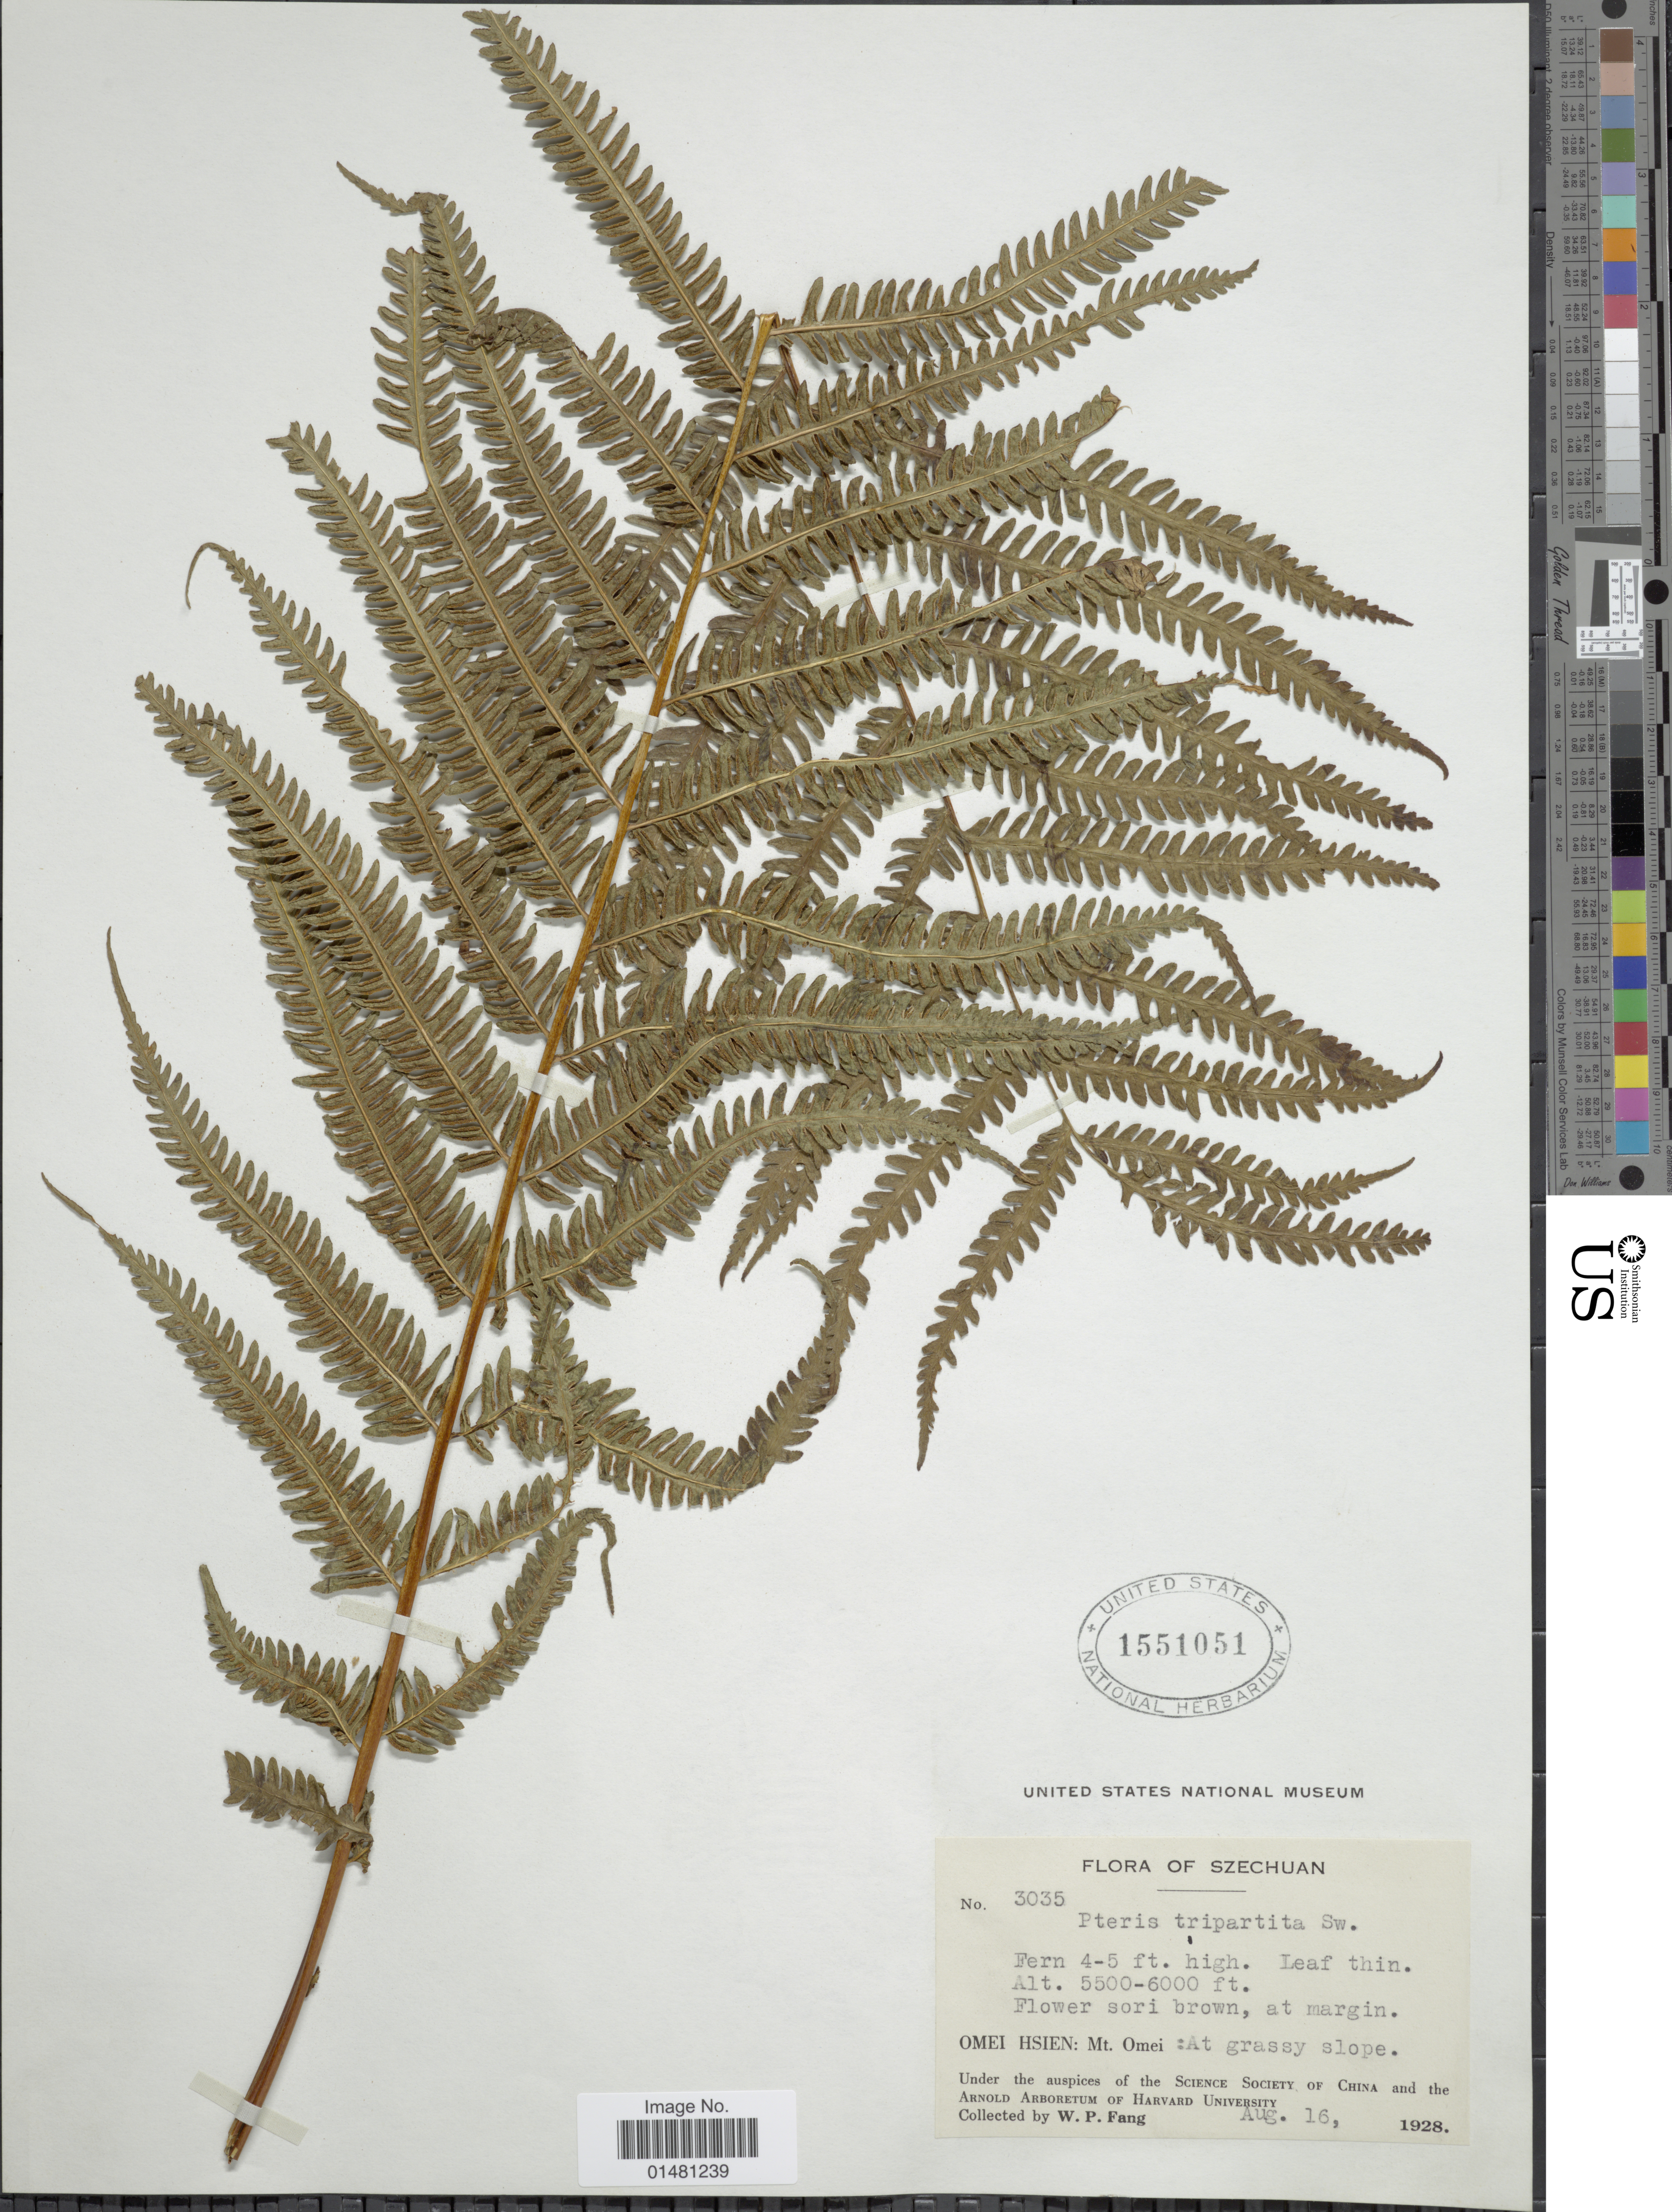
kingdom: Plantae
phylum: Tracheophyta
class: Polypodiopsida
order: Polypodiales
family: Pteridaceae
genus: Pteris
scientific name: Pteris tripartita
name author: Sw.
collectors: W. P. Fang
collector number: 3035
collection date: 1928-08-16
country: China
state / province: Sichuan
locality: Szechuan, Omei Hsien: Mt Omei: At grassy slope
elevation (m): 1676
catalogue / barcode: US 1551051